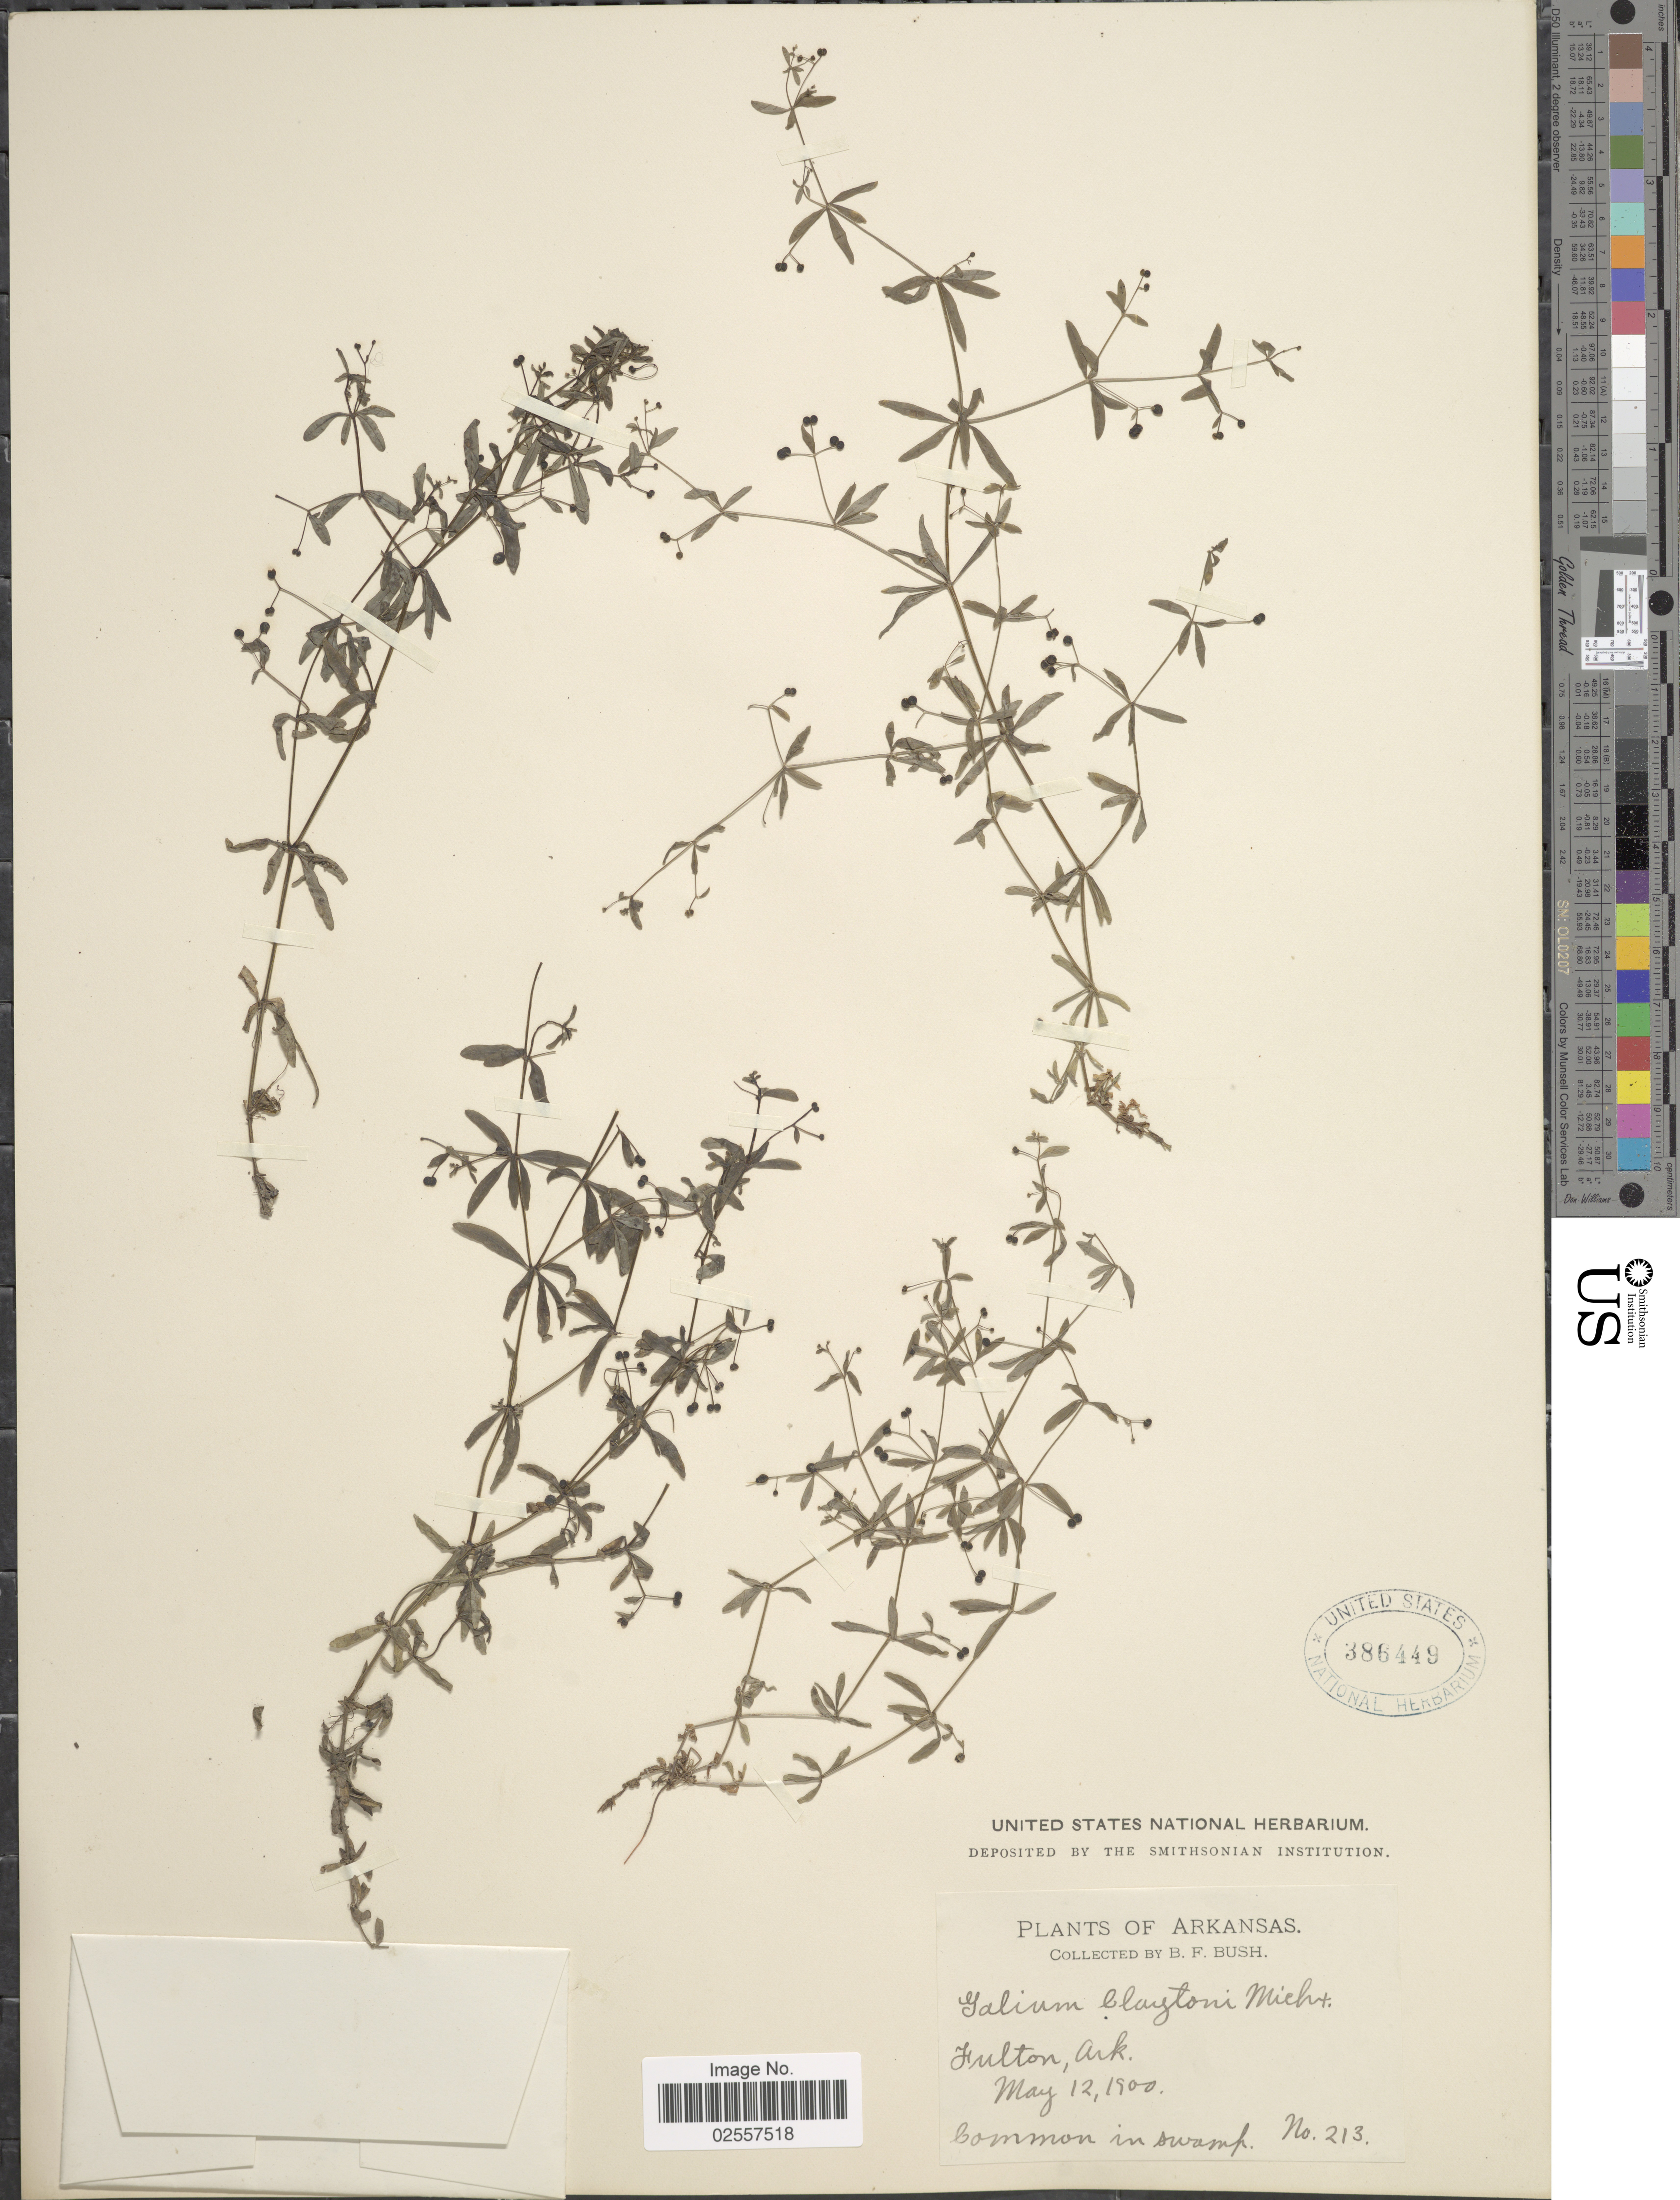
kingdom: Plantae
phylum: Tracheophyta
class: Magnoliopsida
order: Gentianales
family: Rubiaceae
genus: Galium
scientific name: Galium claytoni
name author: Michx.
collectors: B. F. Bush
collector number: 213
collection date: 1900-05-12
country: United States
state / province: Arkansas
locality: Fulton, Common in swamp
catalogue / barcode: US 386449